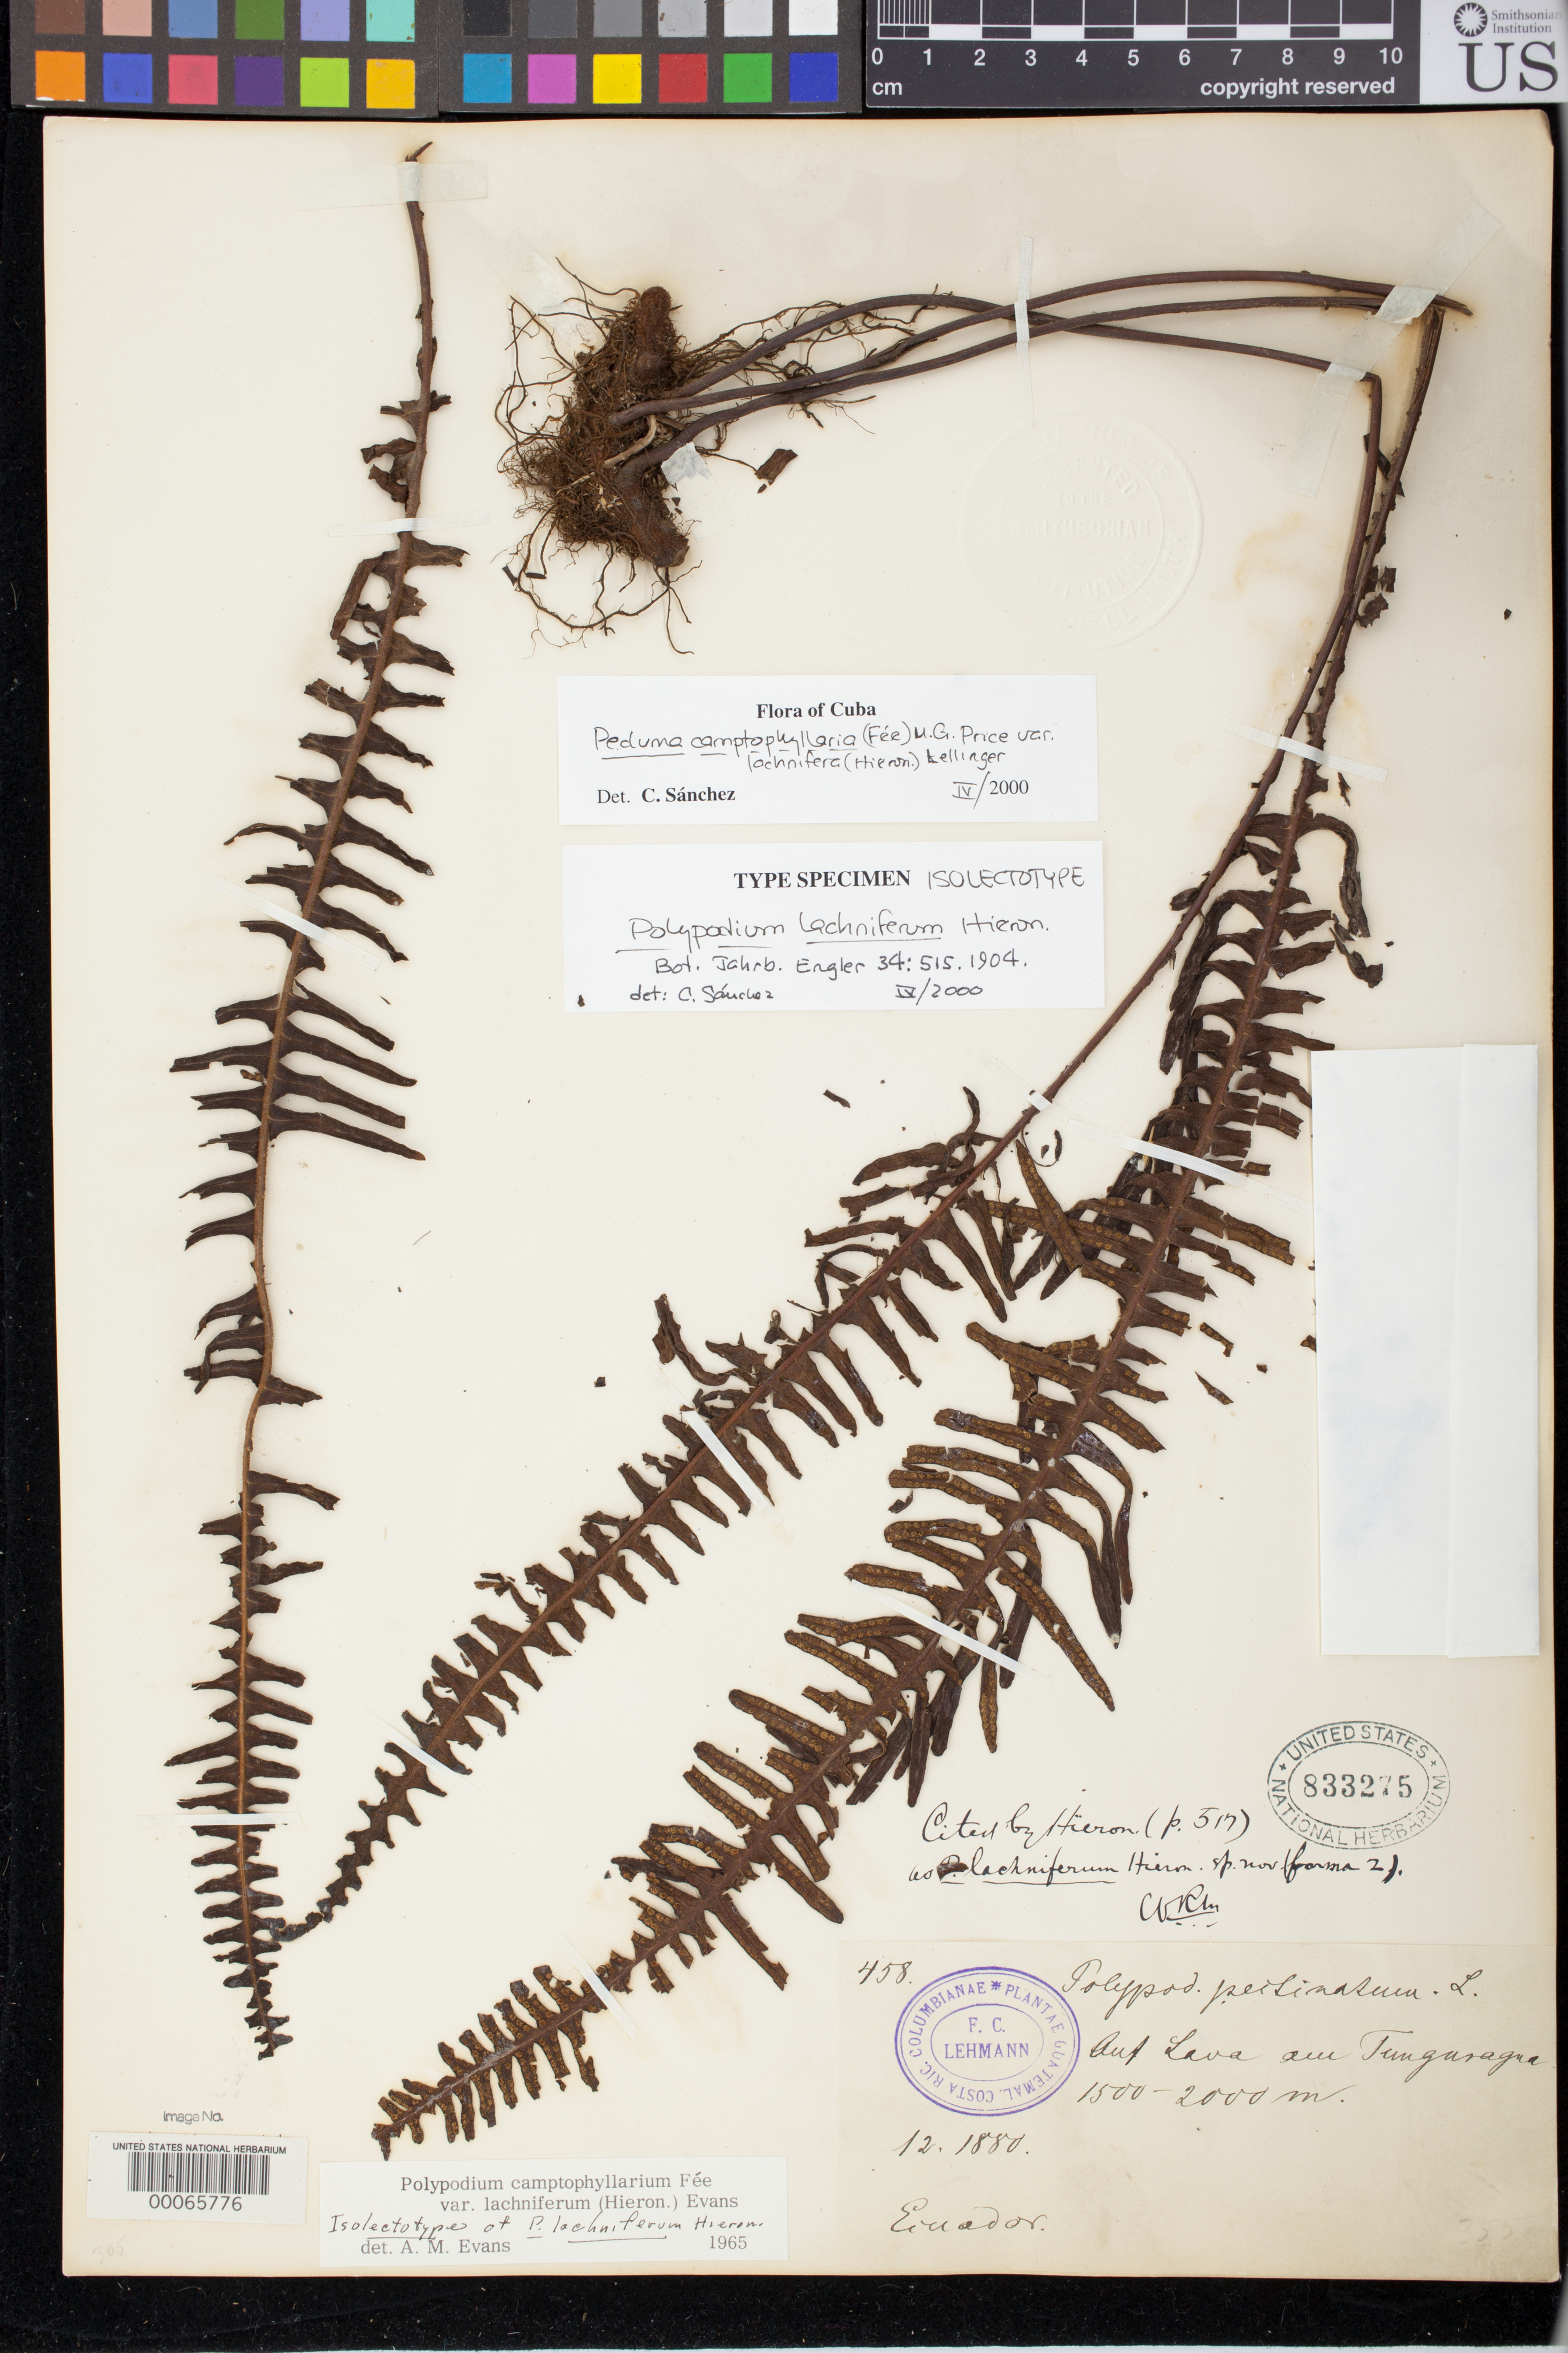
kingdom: Plantae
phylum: Tracheophyta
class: Polypodiopsida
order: Polypodiales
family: Polypodiaceae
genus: Polypodium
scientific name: Polypodium lachniferum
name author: Hieron.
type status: Isolectotype; Type Collection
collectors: F. C. Lehmann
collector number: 458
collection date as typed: Dec 1880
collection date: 1880-12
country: Ecuador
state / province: Tungurahua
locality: Mt. Tungurahua.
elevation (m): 1500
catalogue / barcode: US 833275